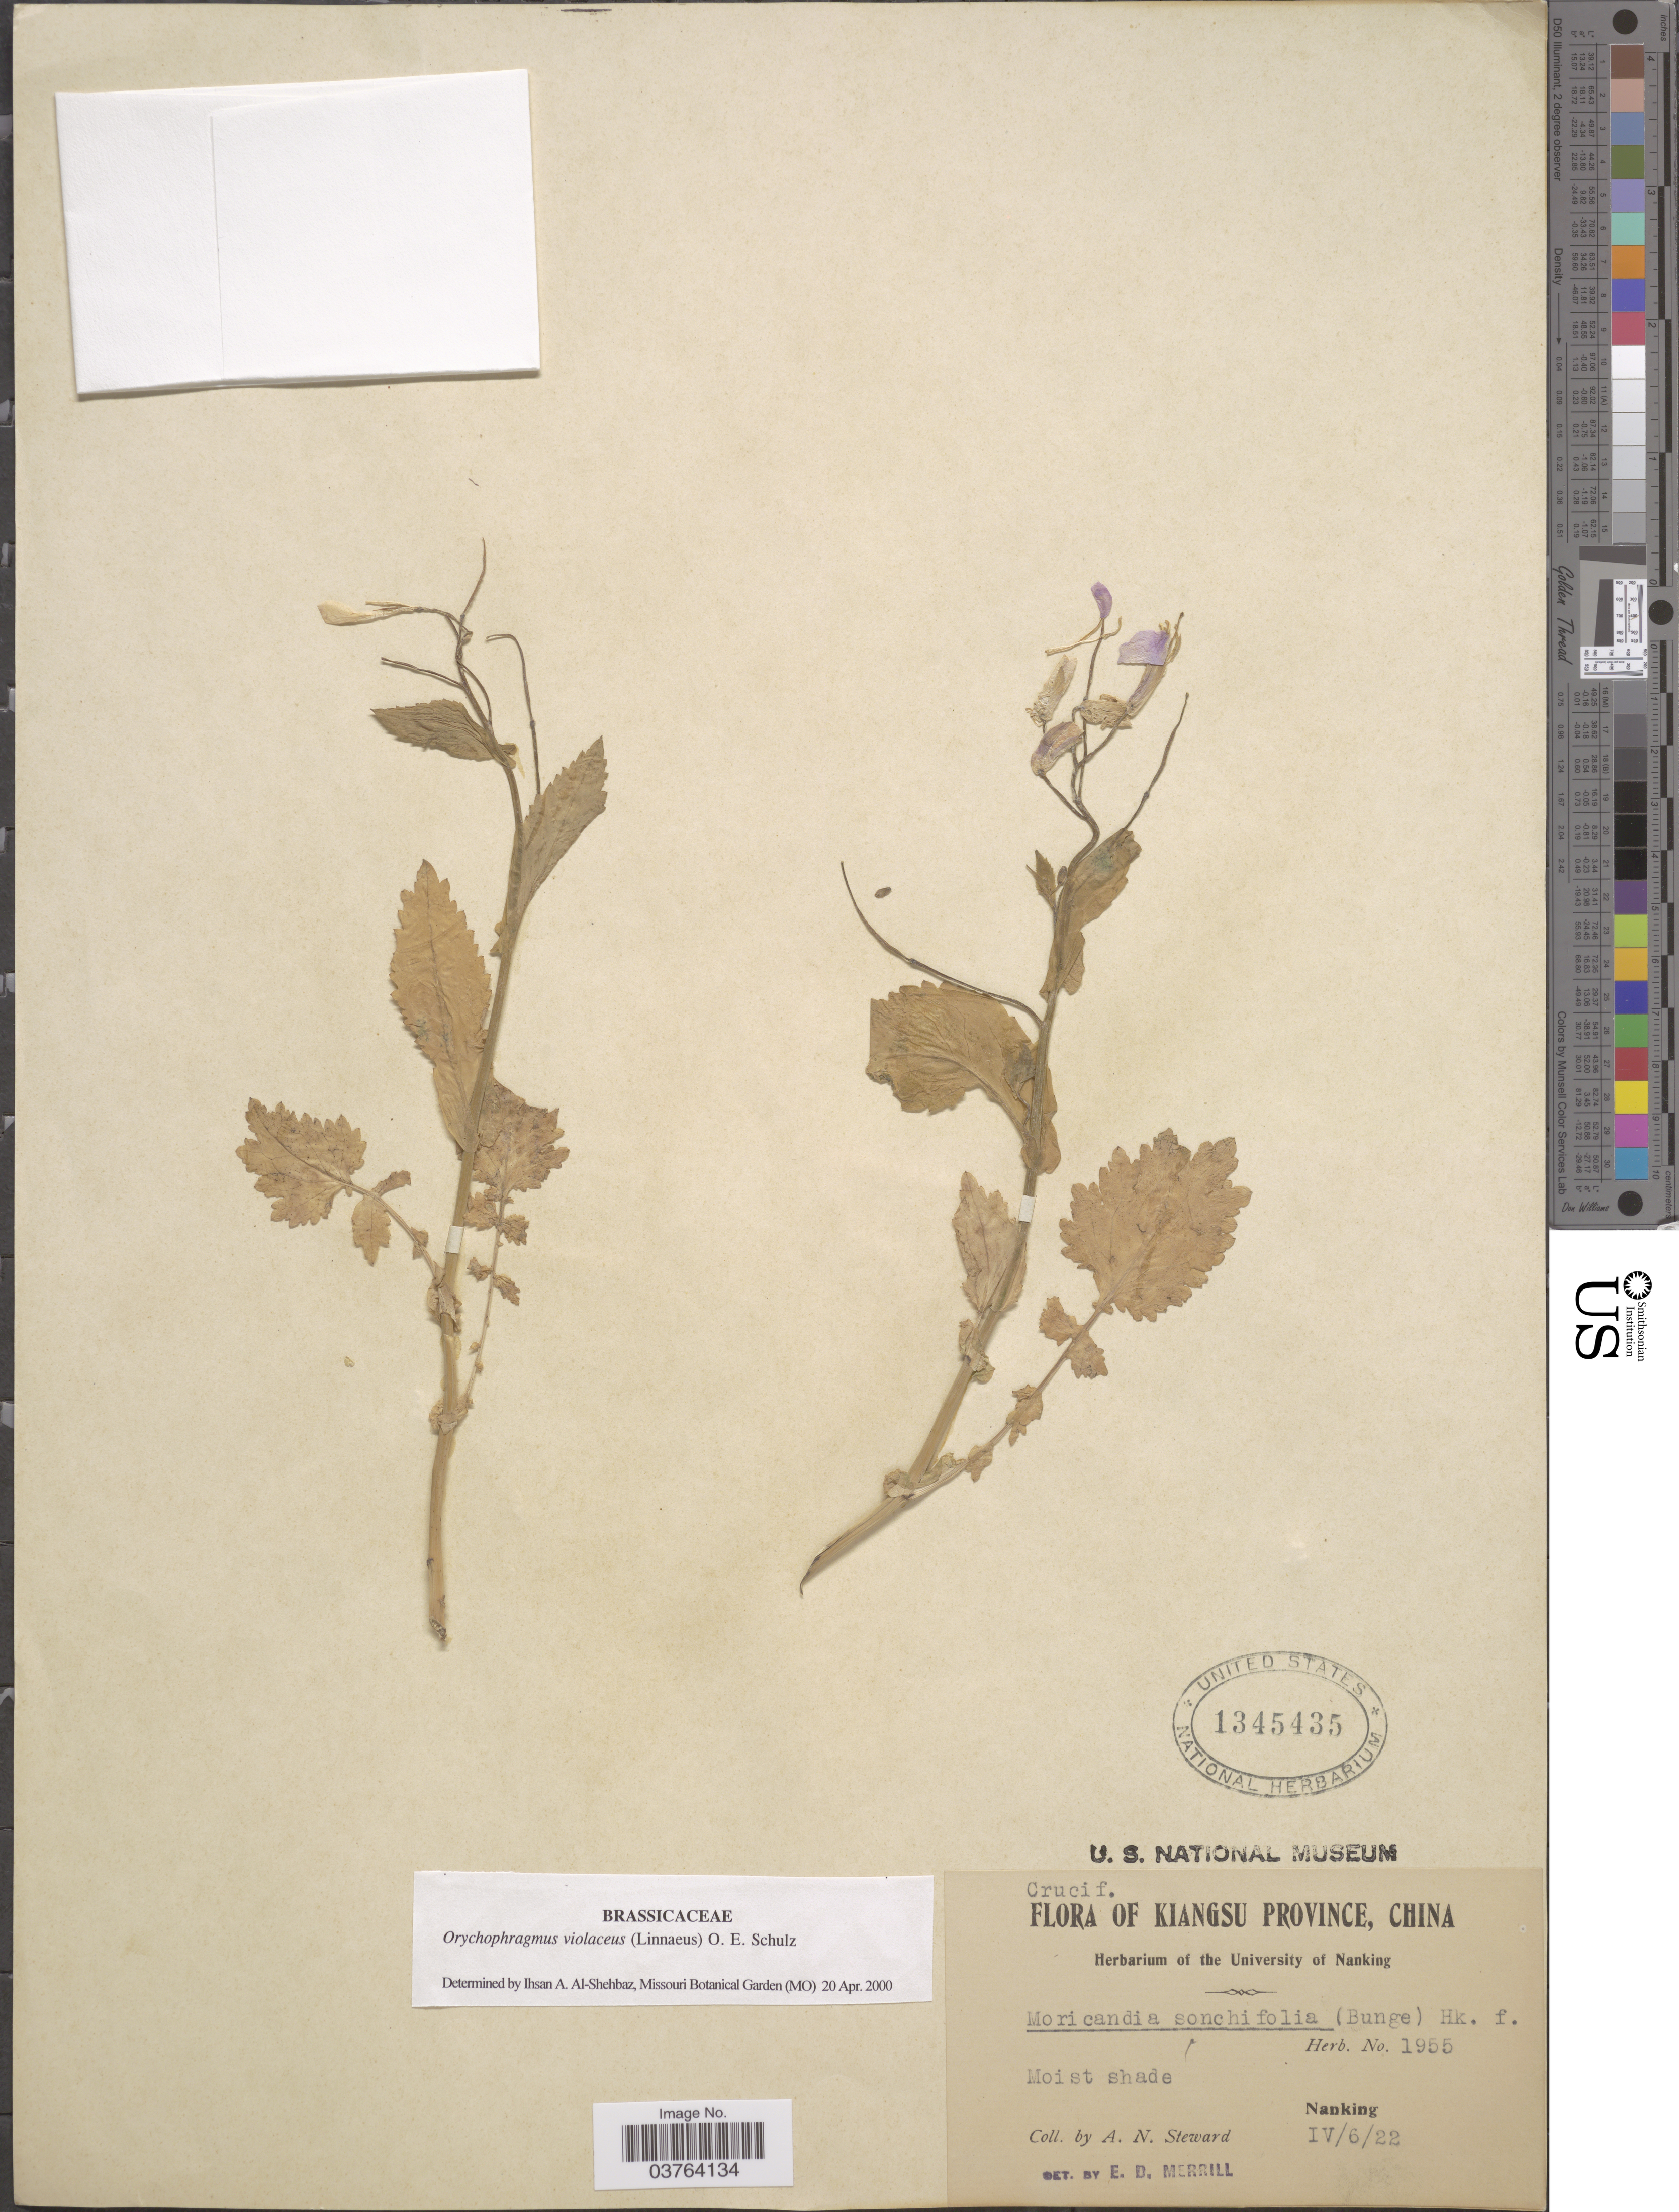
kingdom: Plantae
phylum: Tracheophyta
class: Magnoliopsida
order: Brassicales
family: Brassicaceae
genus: Orychophragmus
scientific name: Orychophragmus violaceus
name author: (L.) O.E. Schulz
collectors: A. N. Steward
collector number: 1955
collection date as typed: Transcribed d/m/y: 6/4/22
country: China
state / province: Jiangsu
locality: Kiangsu Province. Nanking.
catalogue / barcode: US 1345435